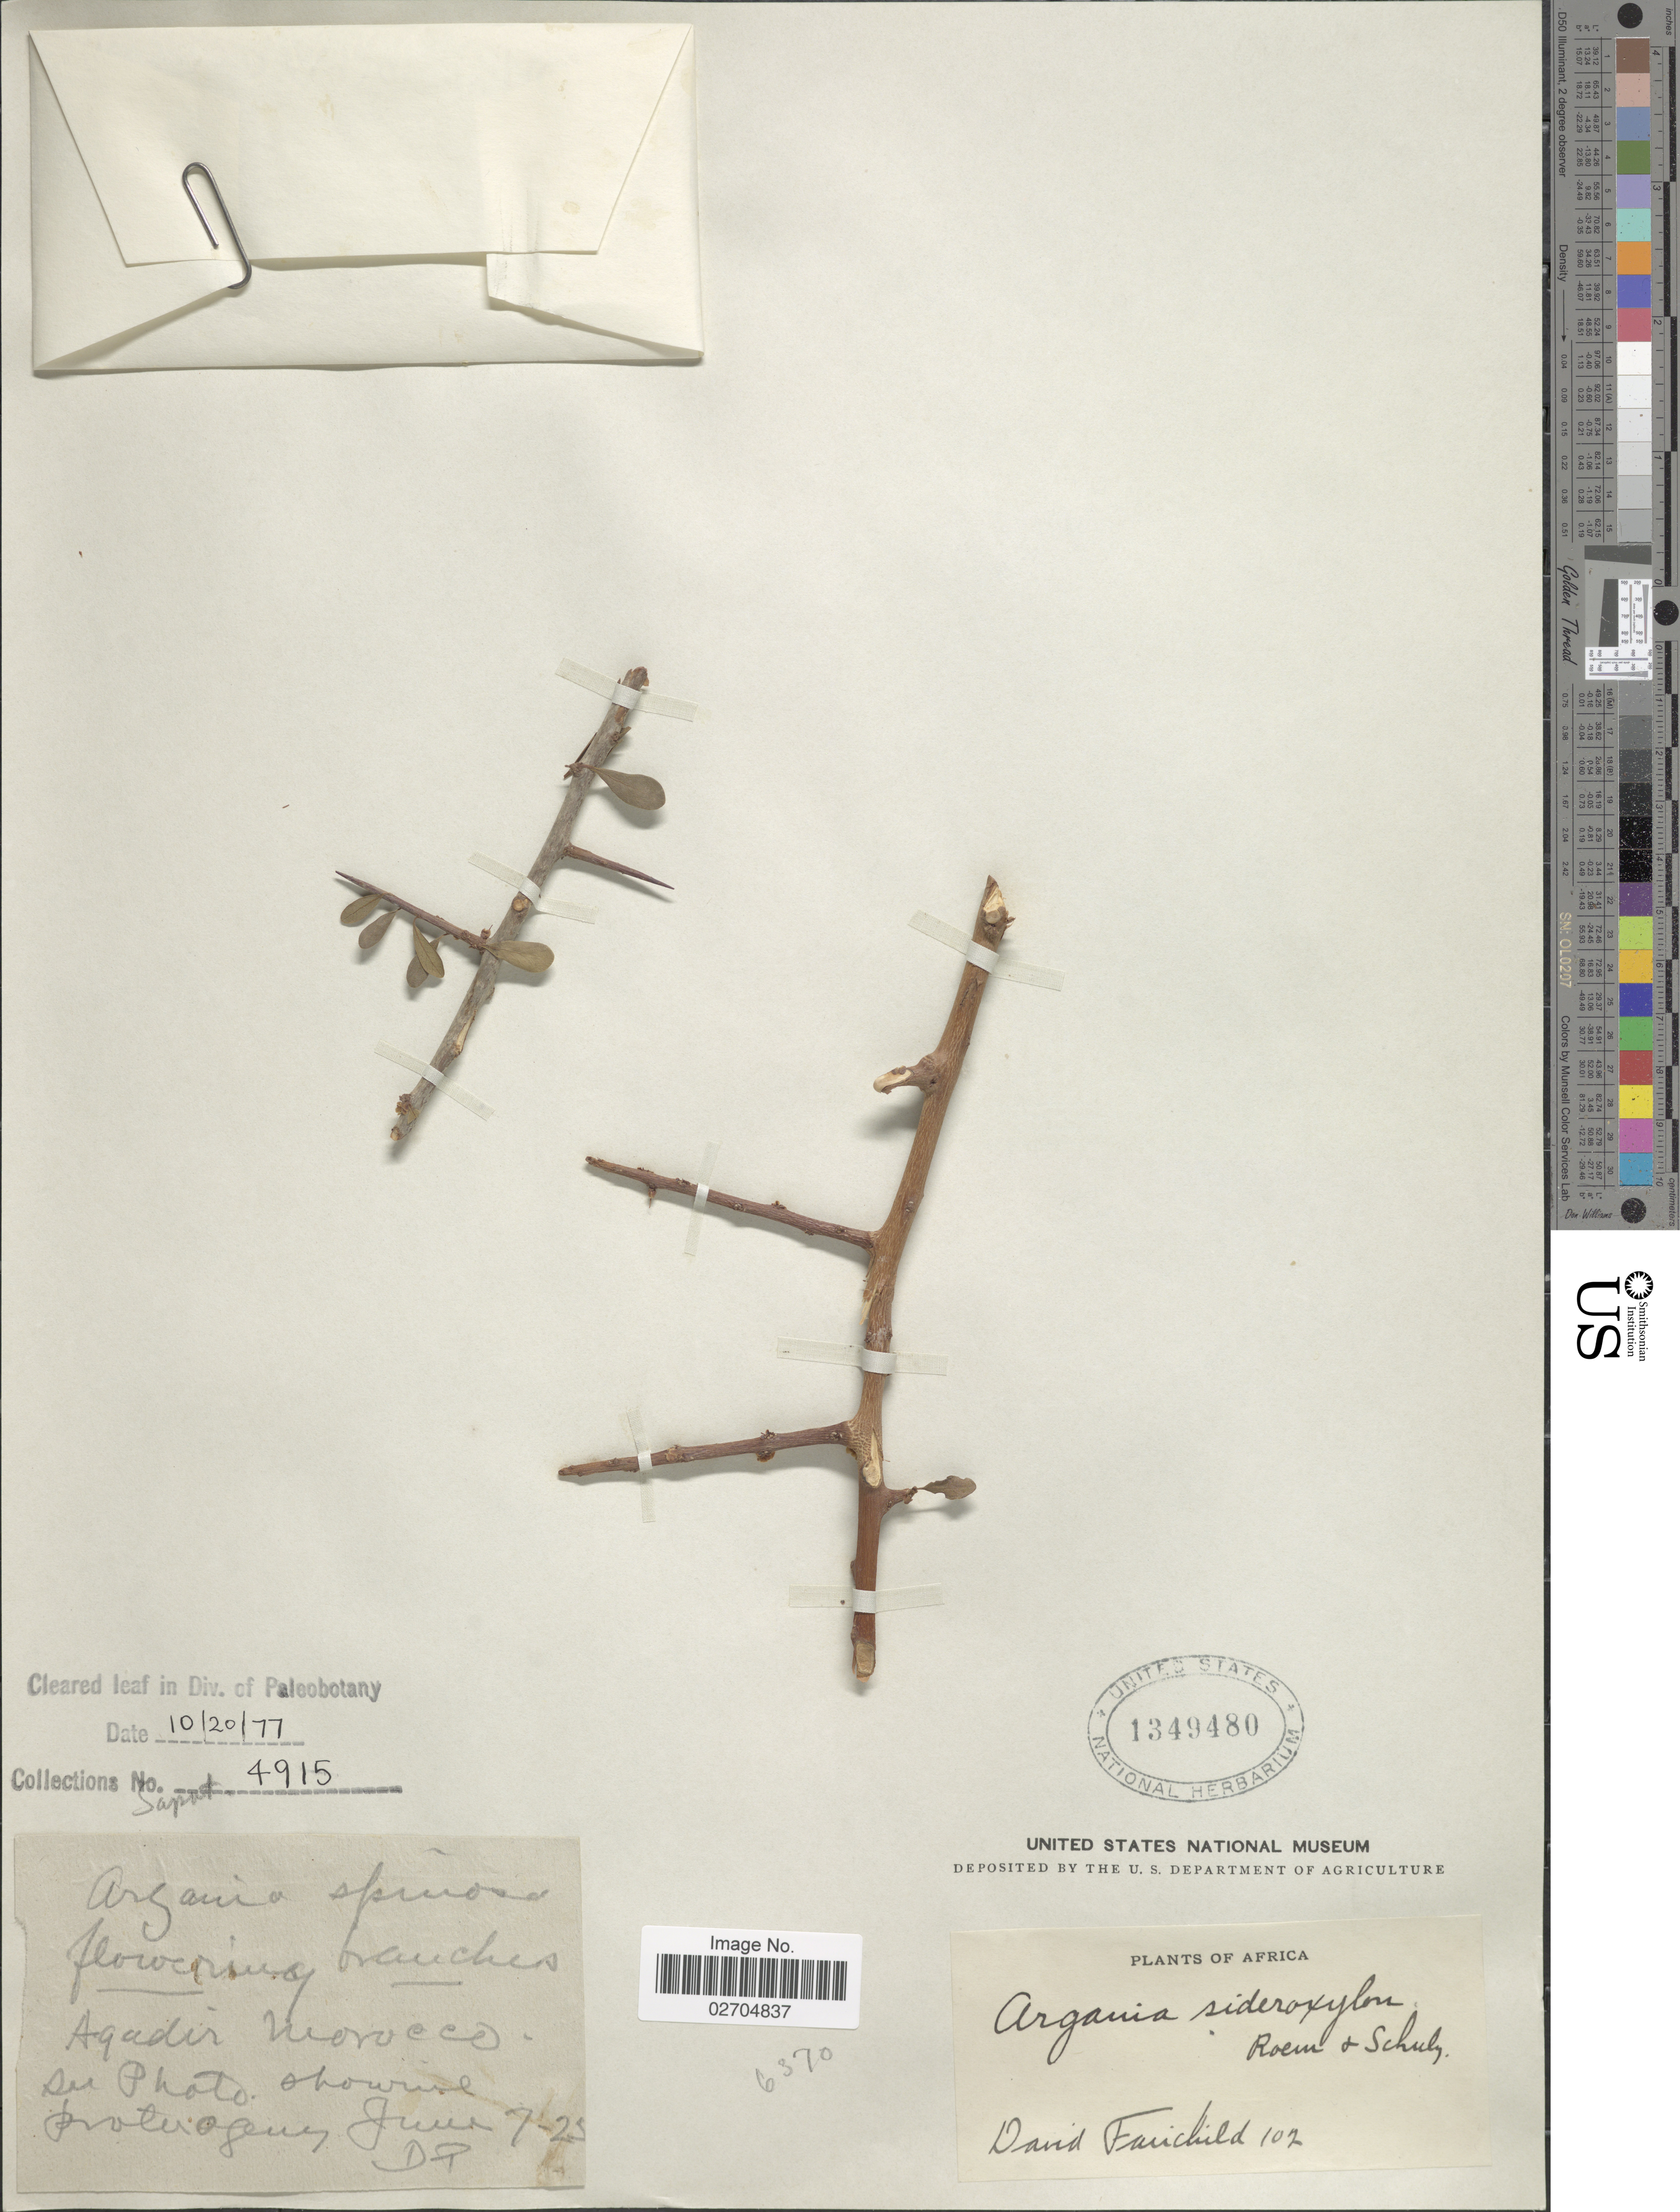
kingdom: Plantae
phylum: Tracheophyta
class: Magnoliopsida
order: Ericales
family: Sapotaceae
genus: Argania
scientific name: Argania sideroxylon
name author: Roem. & Schult.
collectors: D. Fairchild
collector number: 6370?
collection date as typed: Transcribed d/m/y: 7/6/25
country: Morocco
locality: Agadir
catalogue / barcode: US 1349480